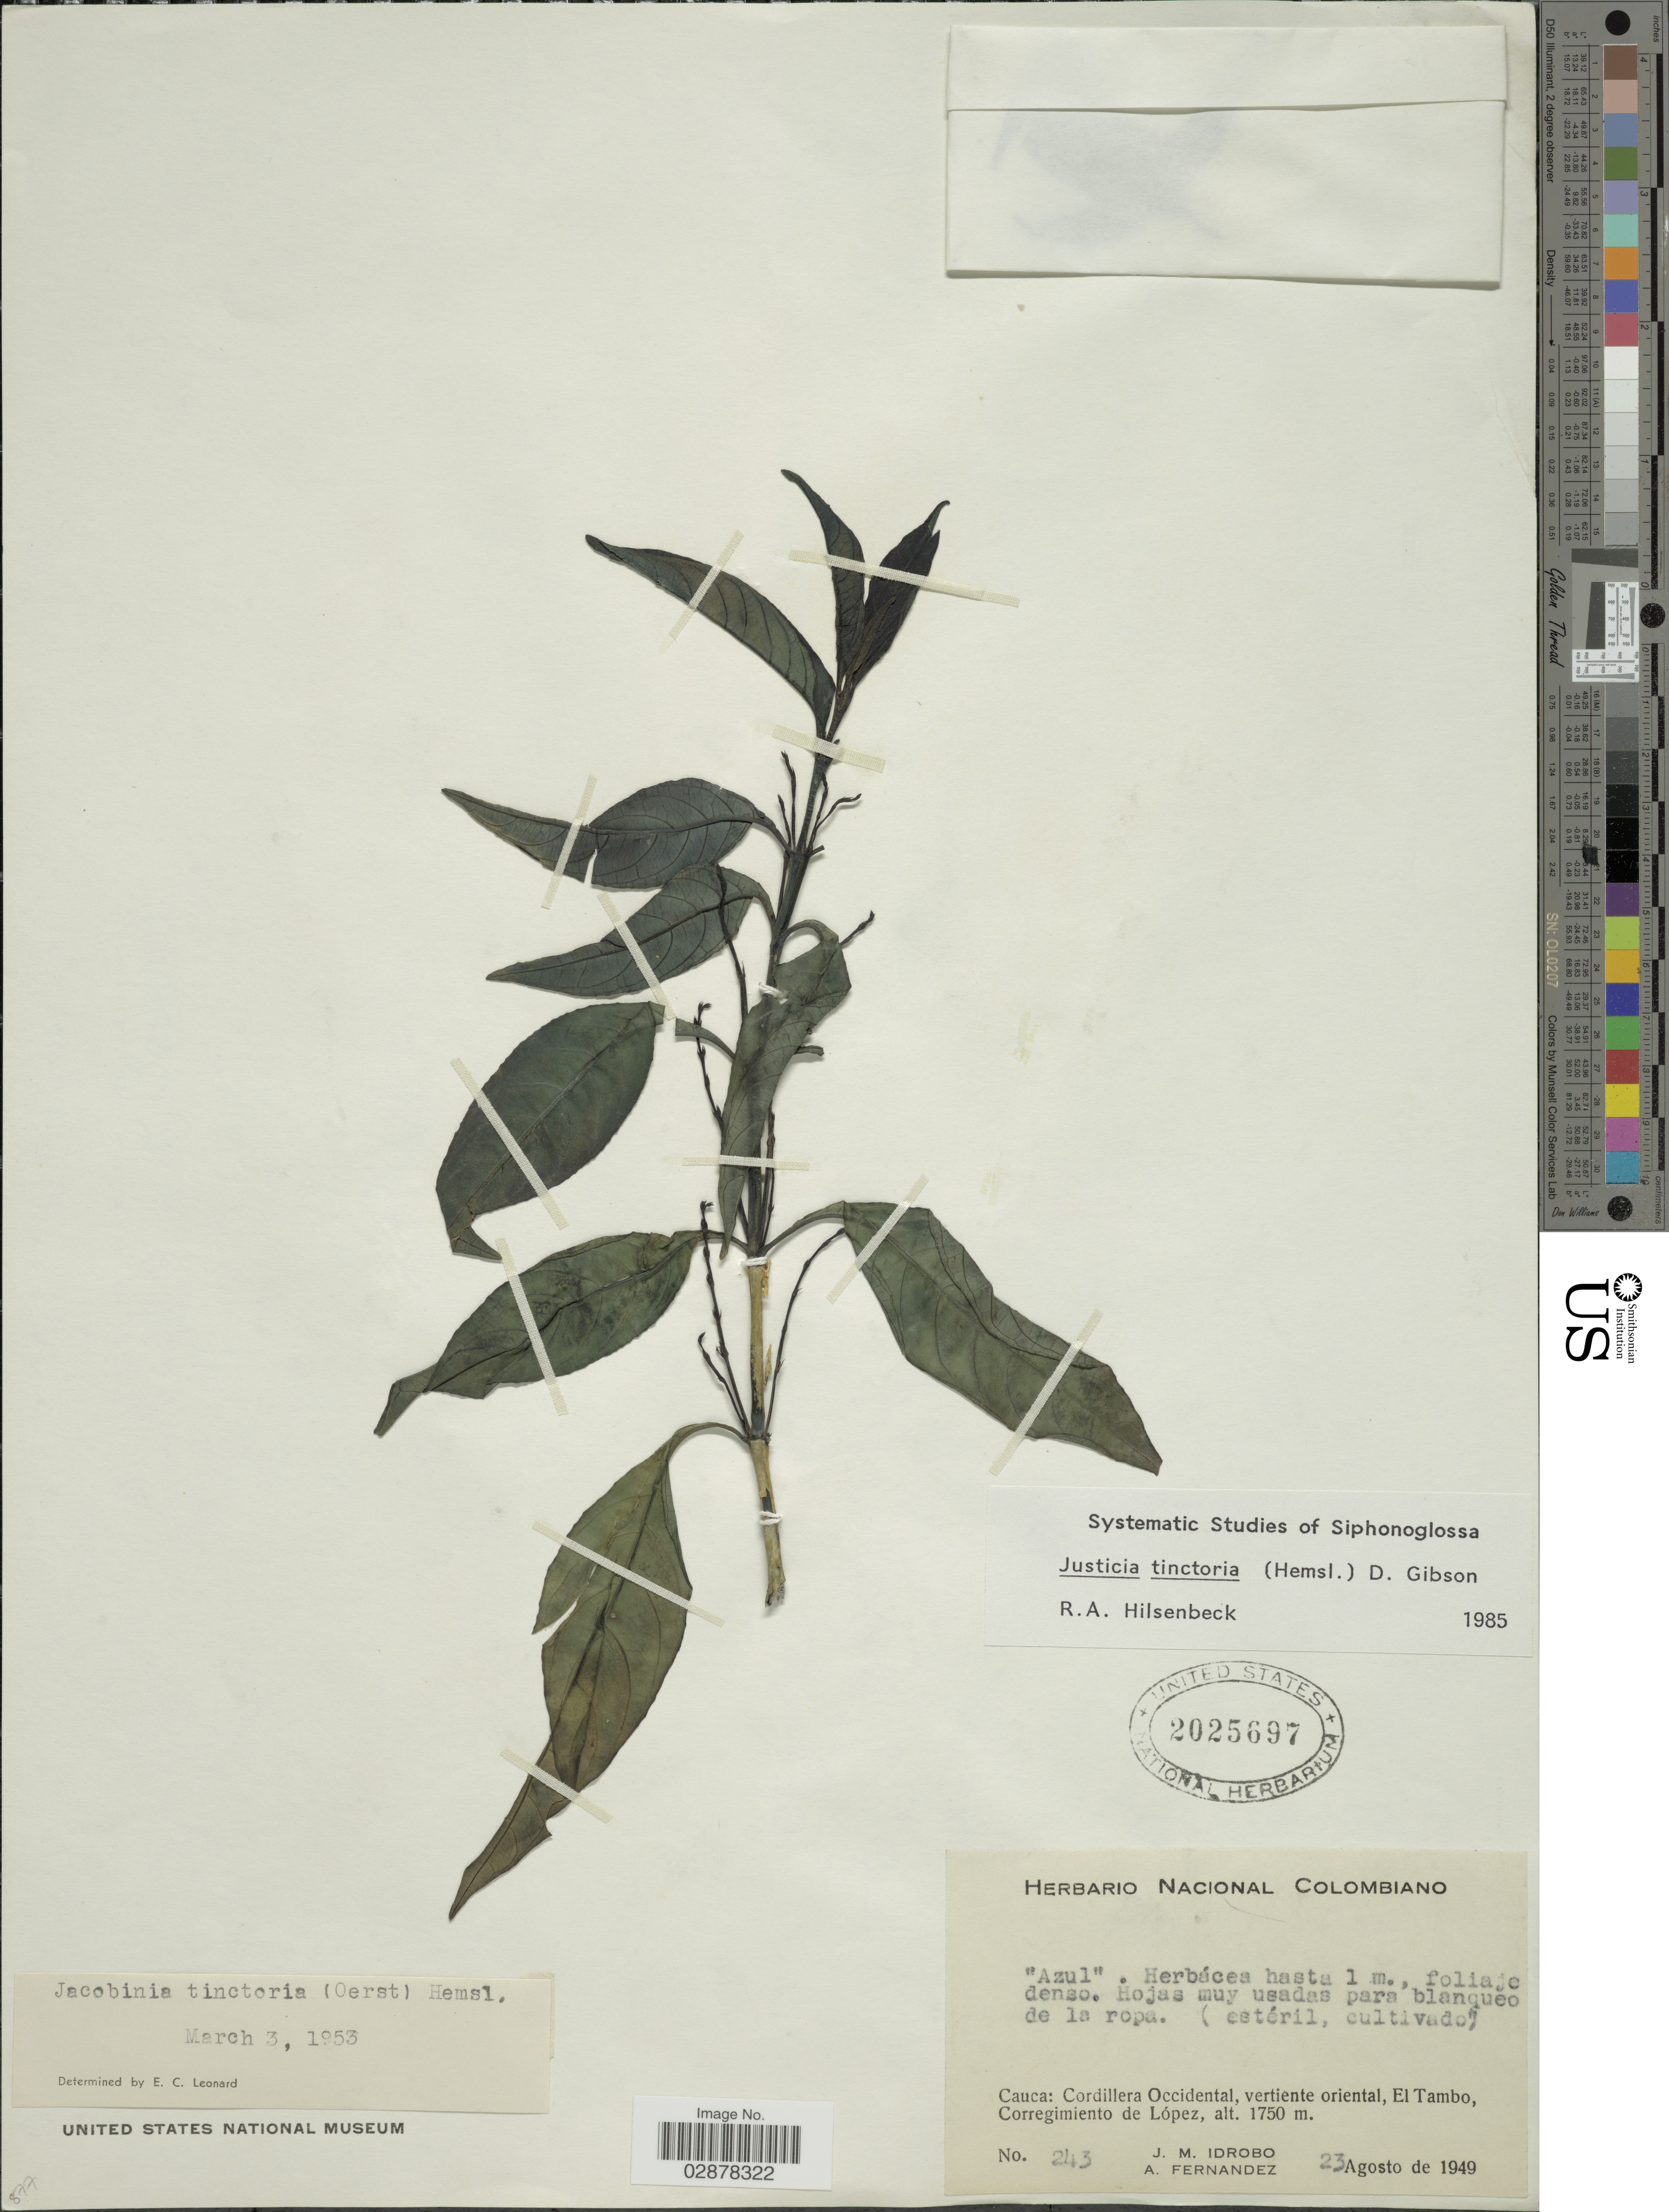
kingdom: Plantae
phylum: Tracheophyta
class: Magnoliopsida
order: Lamiales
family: Acanthaceae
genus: Justicia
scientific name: Justicia colorifera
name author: V.A.W. Graham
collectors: J. M. Idrobo & Á. Fernández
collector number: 243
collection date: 1949-08-23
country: Colombia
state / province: Cauca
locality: Cordillera Occidental, vertiente oriental, El Tambo, Corregimiento de López.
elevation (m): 1750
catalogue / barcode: US 2025697